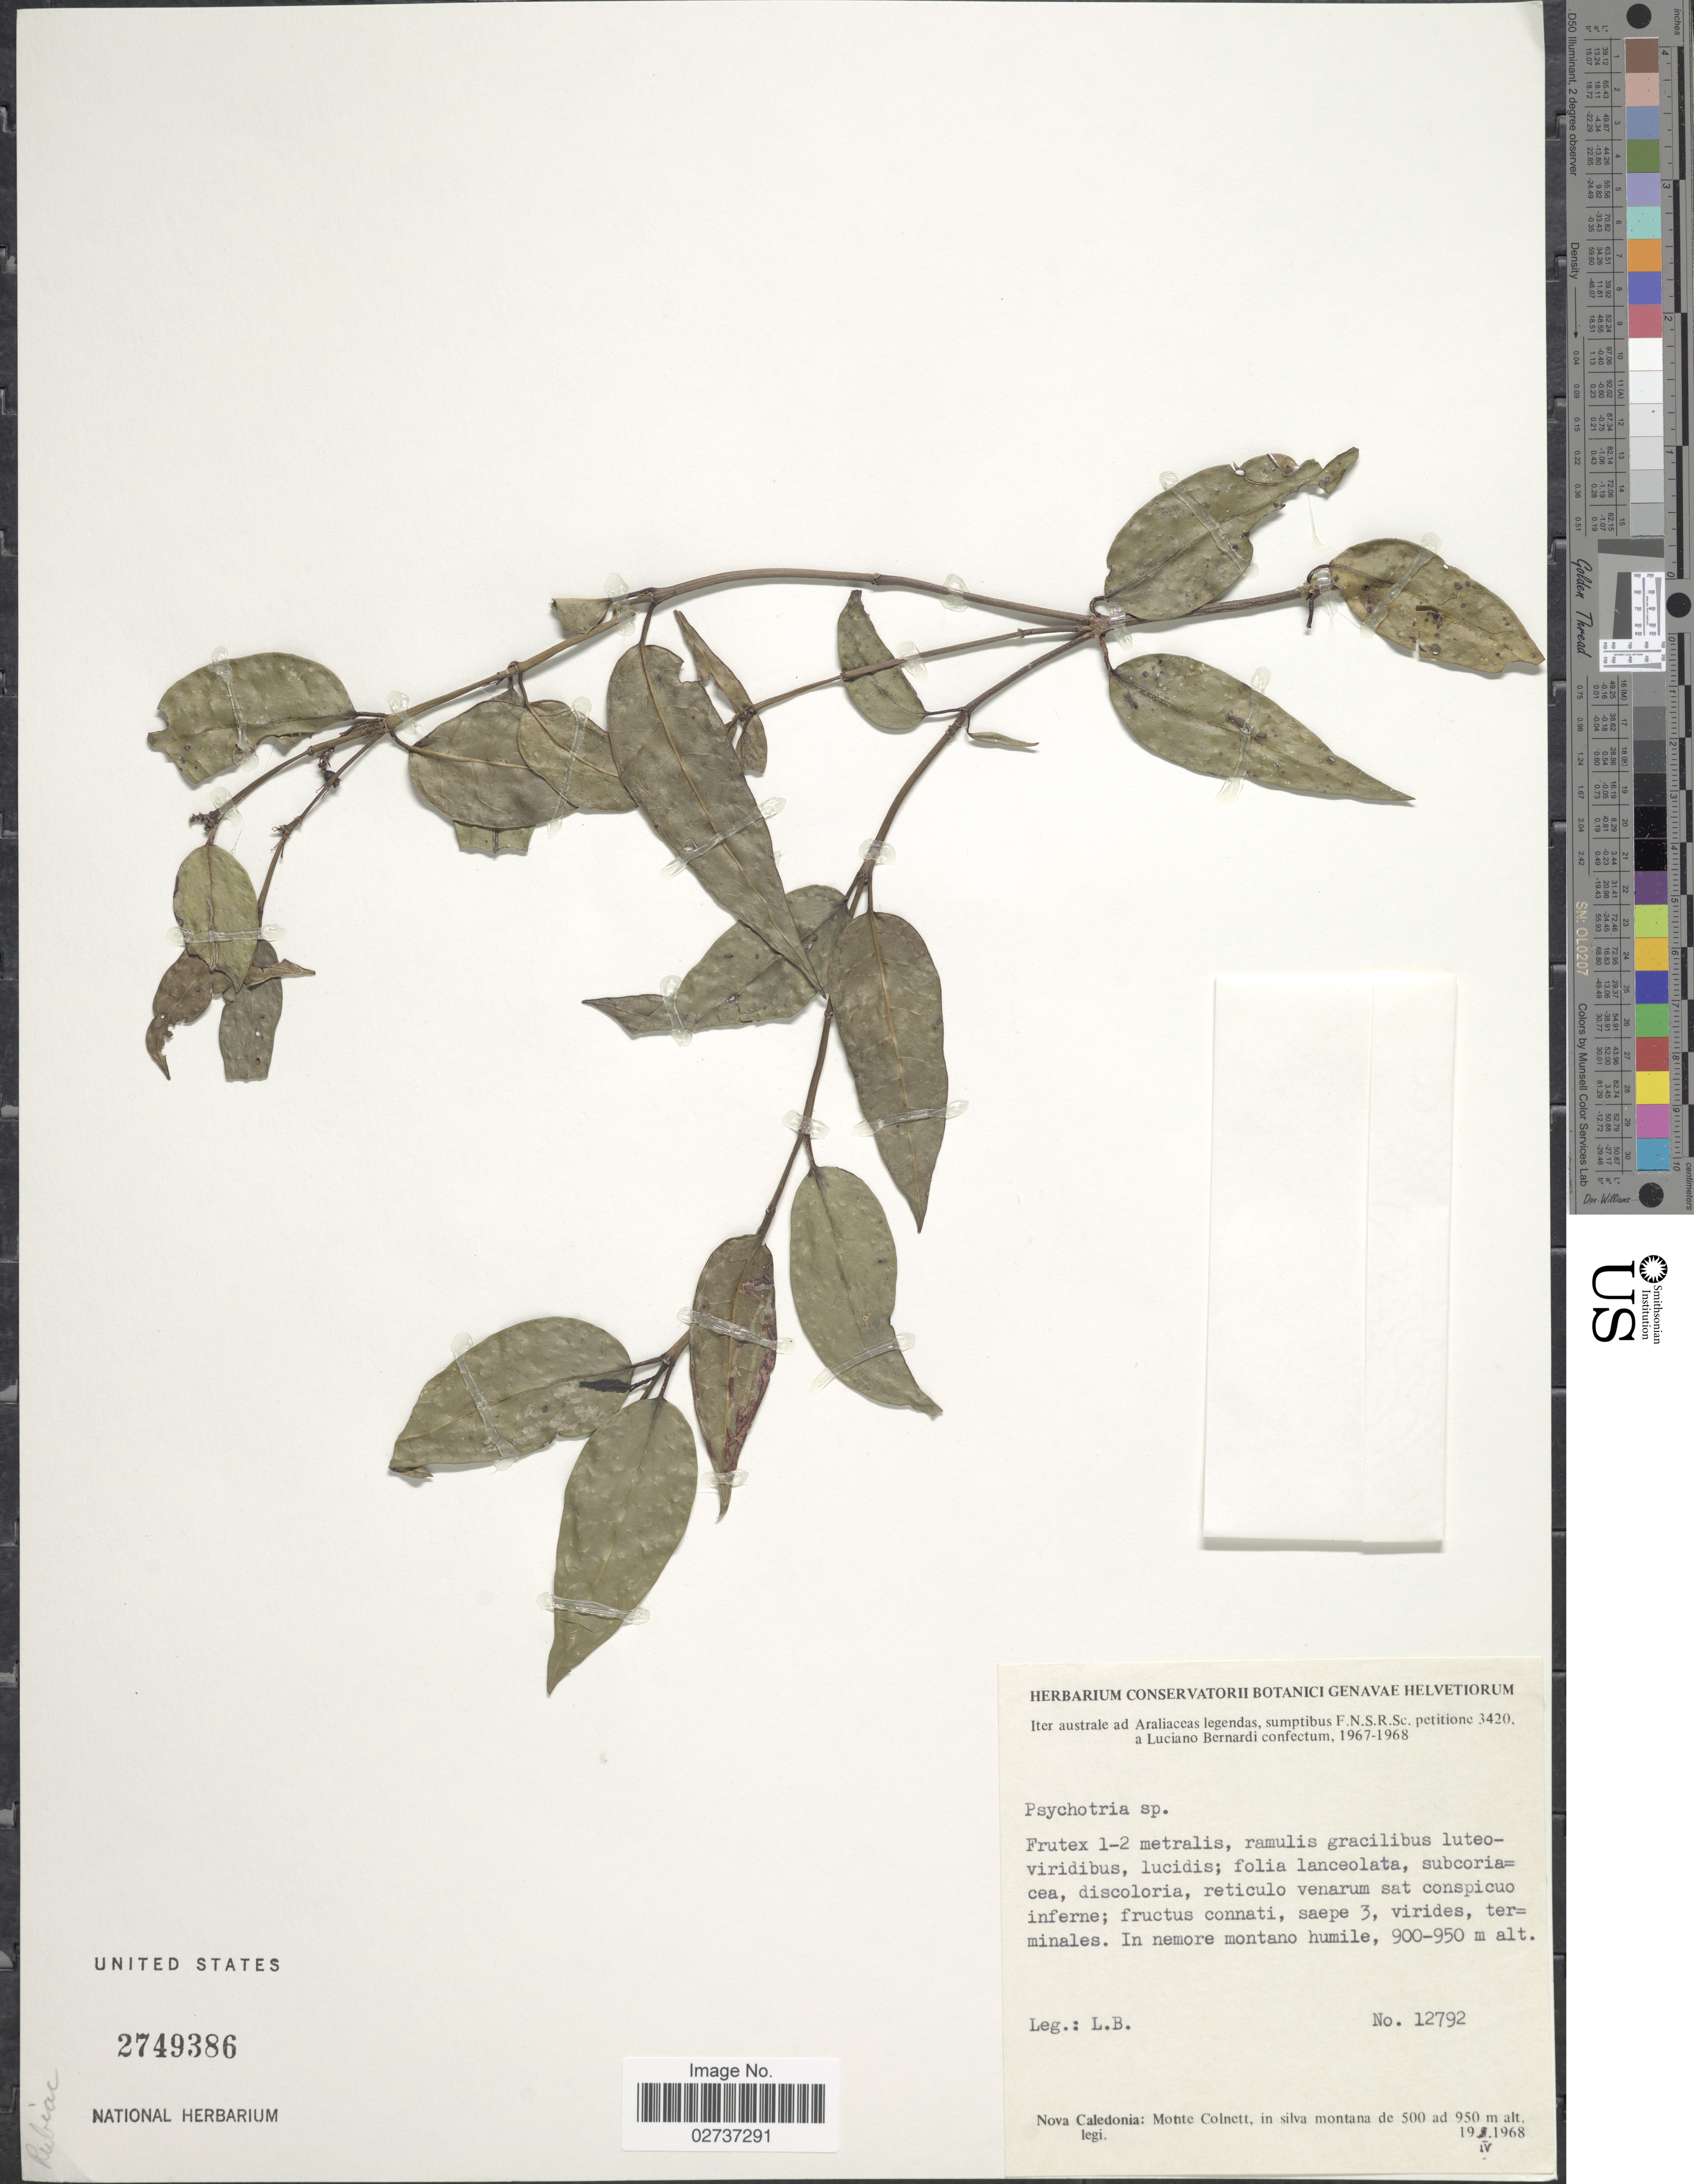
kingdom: Plantae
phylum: Tracheophyta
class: Magnoliopsida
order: Gentianales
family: Rubiaceae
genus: Psychotria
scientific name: Psychotria sp.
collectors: L. Bernardi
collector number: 12792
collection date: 1968-04-19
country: New Caledonia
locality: Nova Caledonia: Monte Colnett, in silva montana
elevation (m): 900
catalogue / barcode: US 2749386